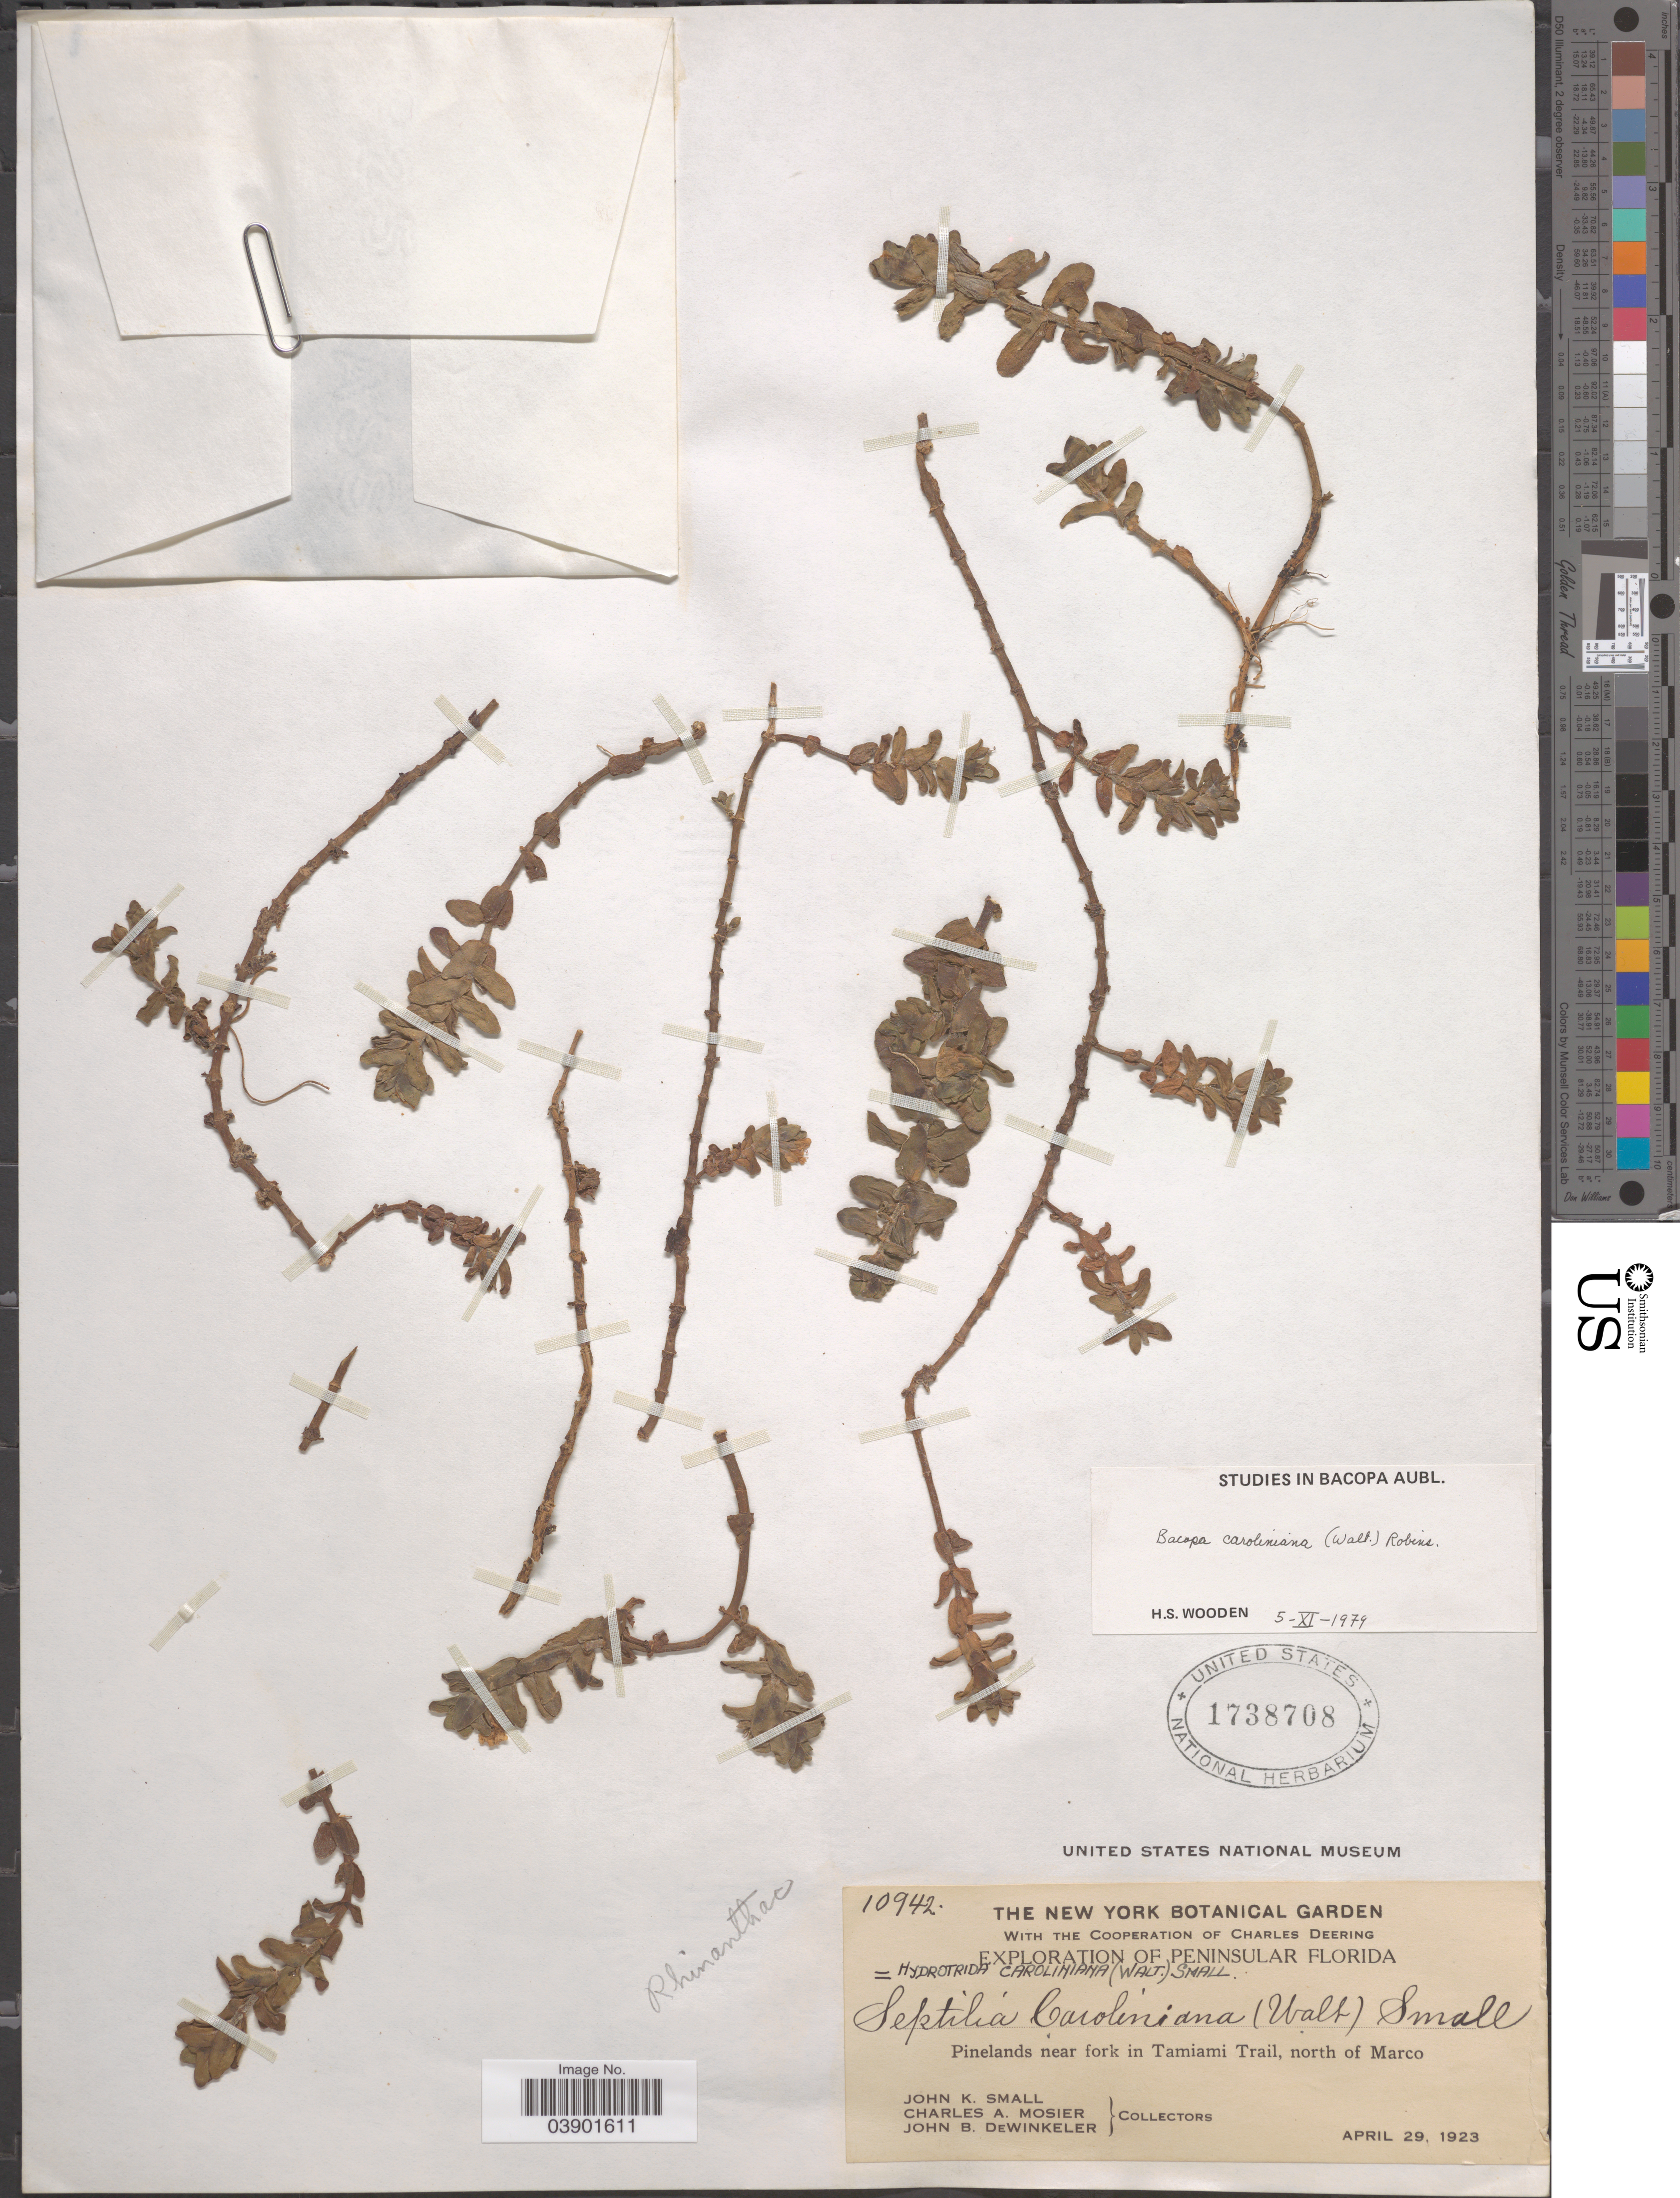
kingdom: Plantae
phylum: Tracheophyta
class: Magnoliopsida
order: Lamiales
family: Plantaginaceae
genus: Bacopa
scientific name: Bacopa caroliniana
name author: (Walter) B.L. Rob.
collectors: J. K. Small, C. A. Mosier & J. B. Dewinkeler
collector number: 10942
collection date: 1923-04-29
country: United States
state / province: Florida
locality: Peninsular Florida. Pinelands near fork in Tamiami Trail, north of Marco.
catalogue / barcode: US 1738708